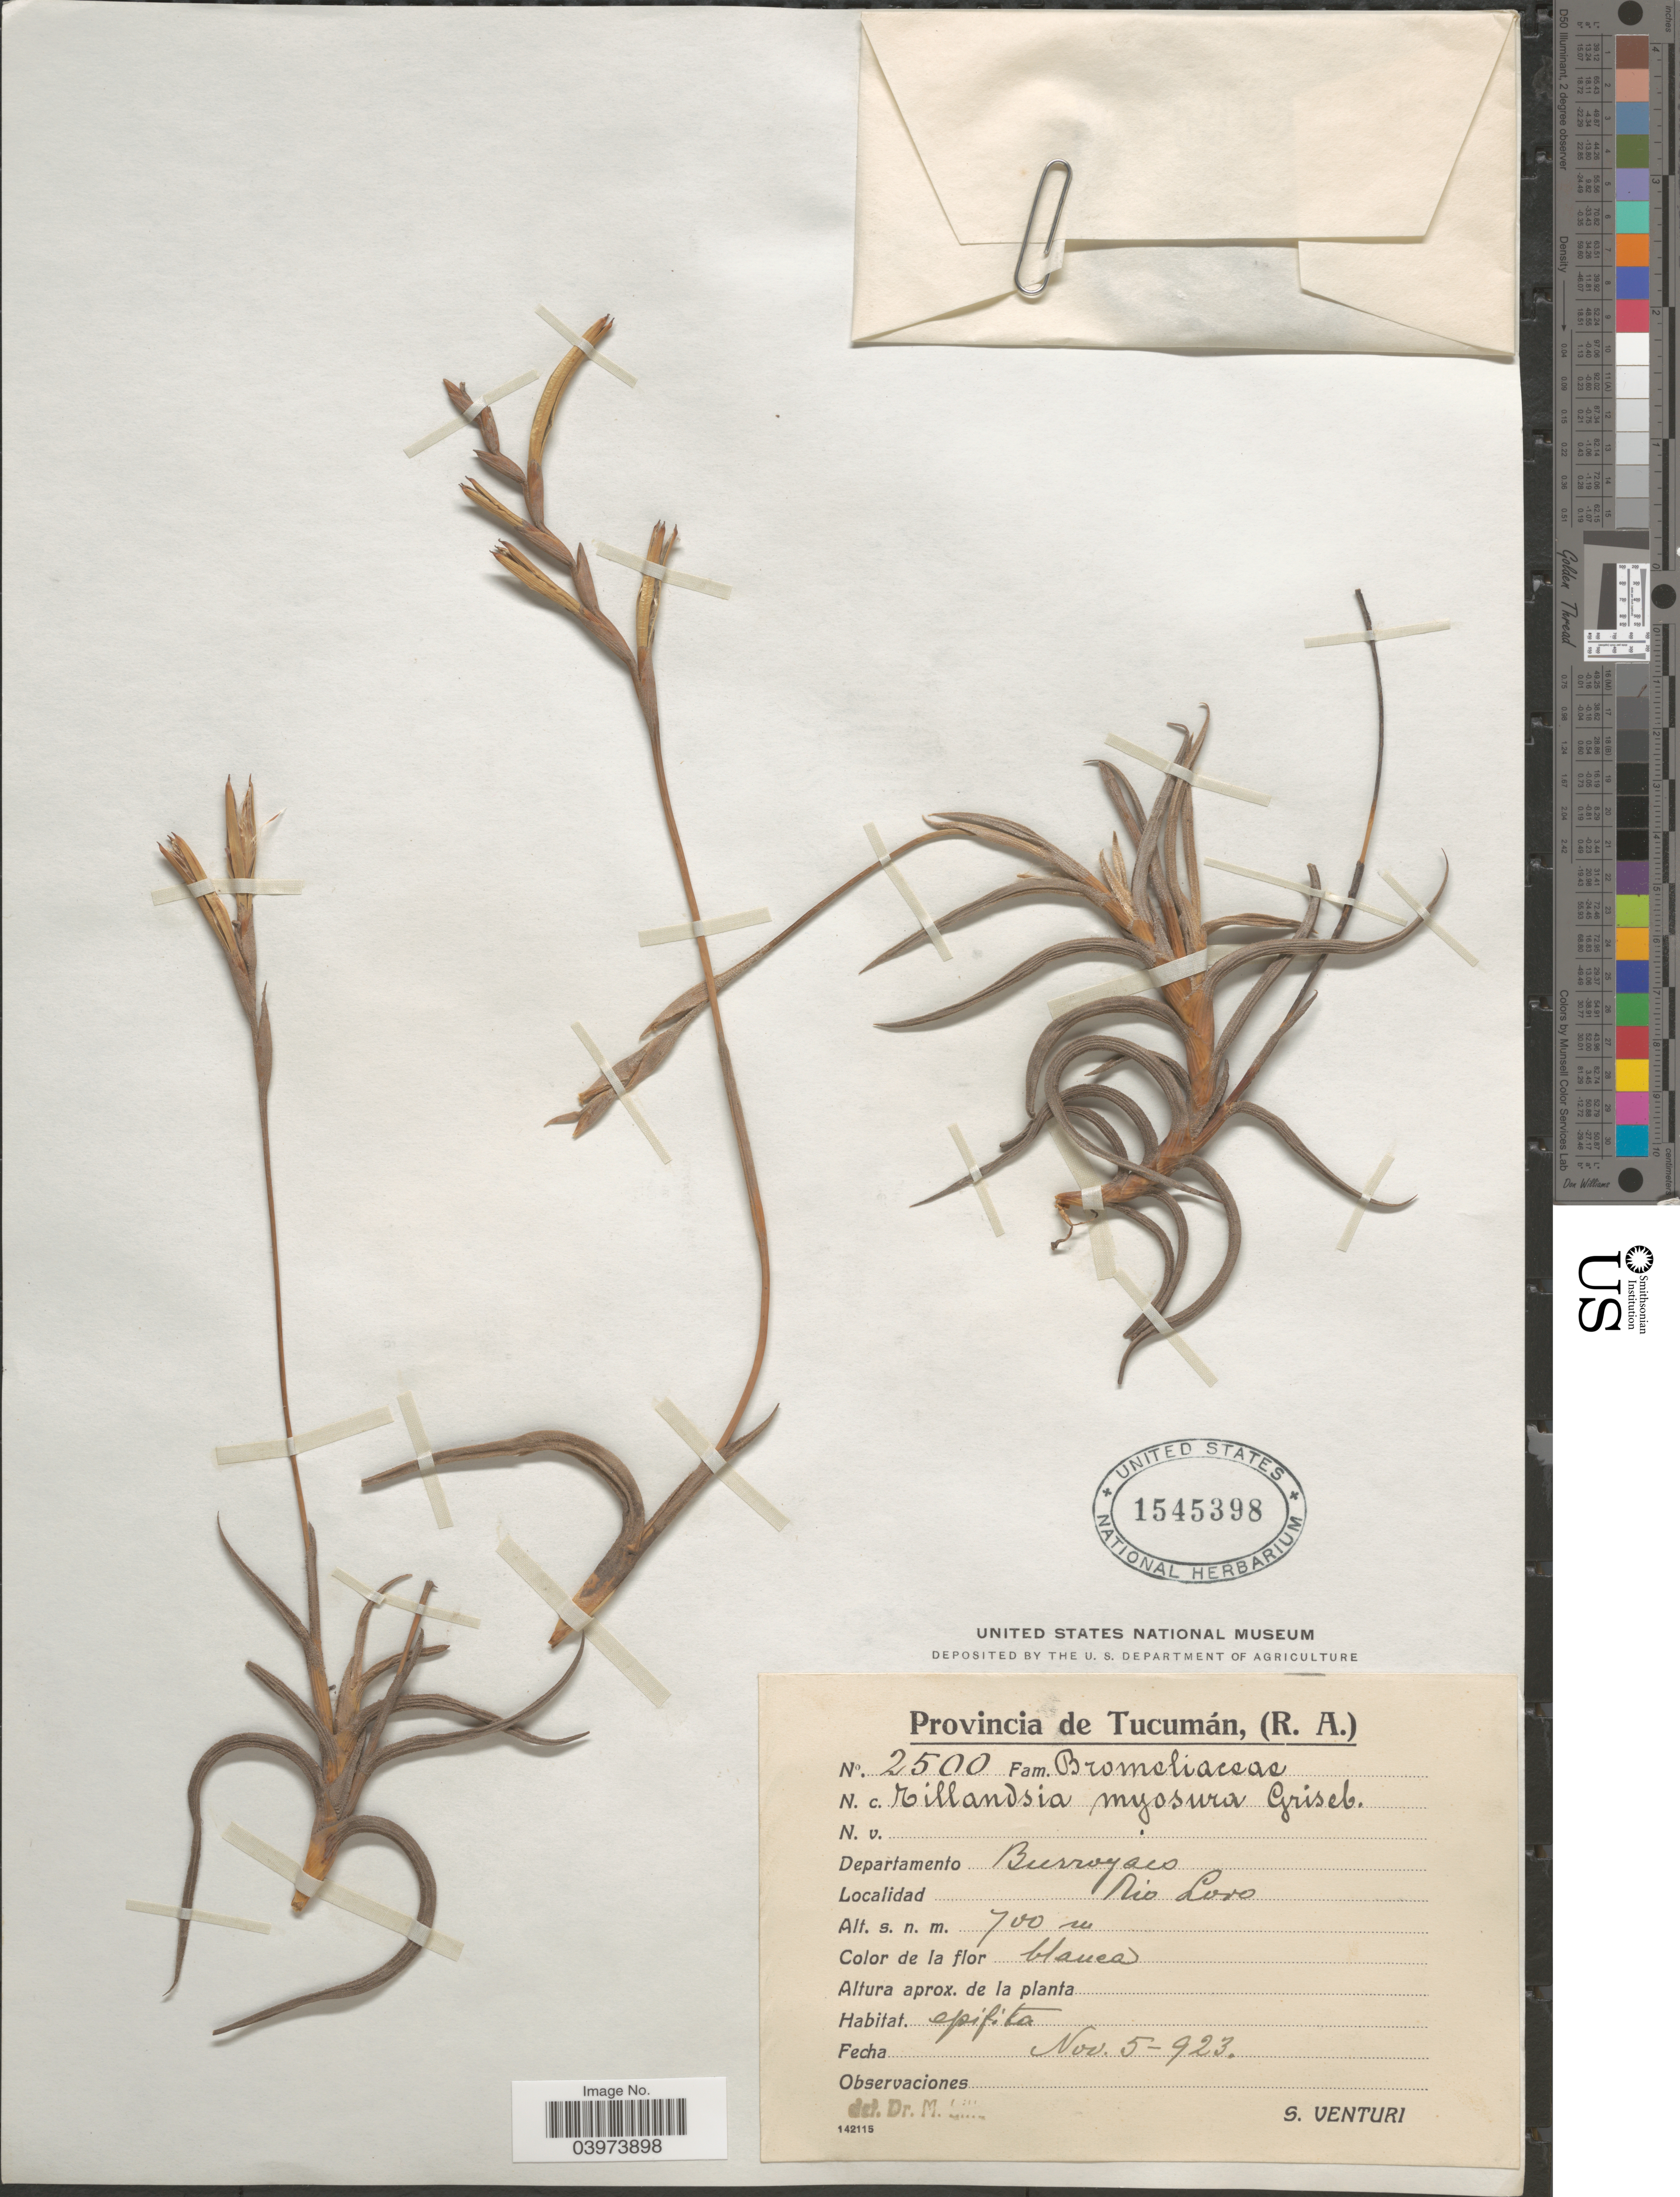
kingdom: Plantae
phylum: Tracheophyta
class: Liliopsida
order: Poales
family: Bromeliaceae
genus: Tillandsia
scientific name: Tillandsia myosura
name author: Griseb.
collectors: S. Venturi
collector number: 2500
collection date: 1923-11-05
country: Argentina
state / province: Tucuman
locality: Departamento Burroyaco. Rio Loro.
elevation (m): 700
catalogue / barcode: US 1545398